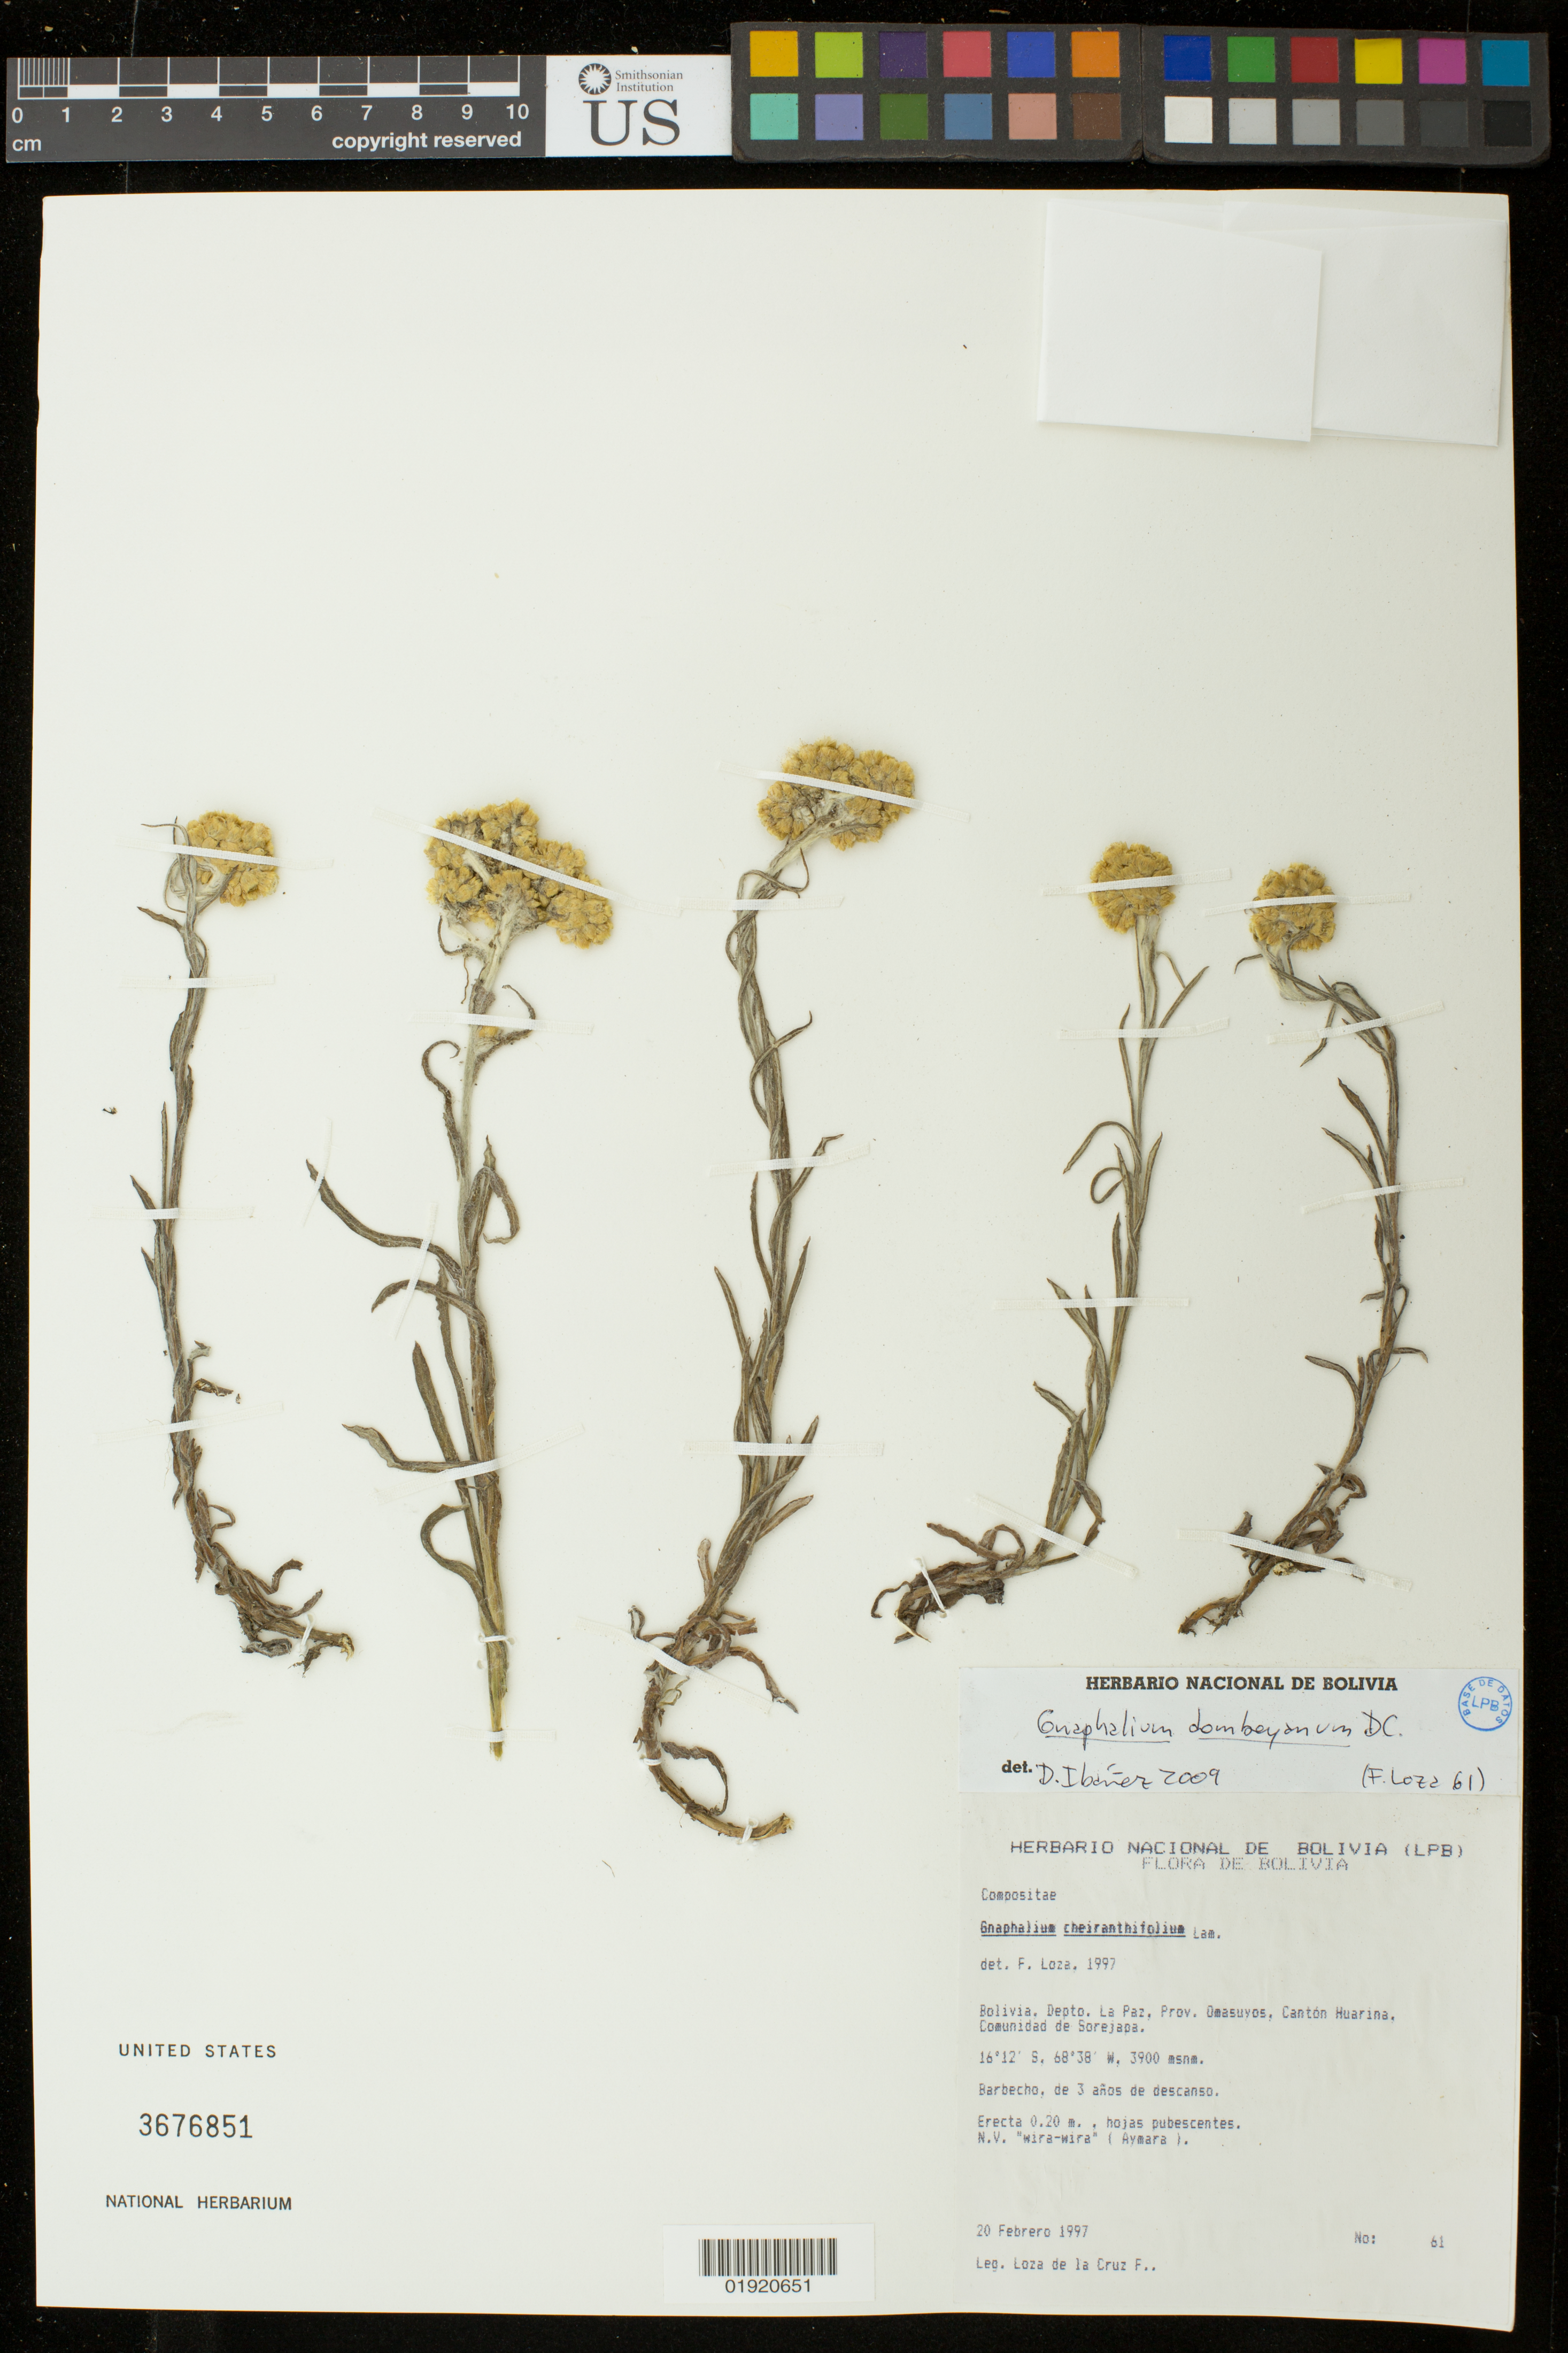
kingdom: Plantae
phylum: Tracheophyta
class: Magnoliopsida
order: Asterales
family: Asteraceae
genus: Gnaphalium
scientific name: Gnaphalium dombeyanum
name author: DC.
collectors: L. Cruz F.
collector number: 61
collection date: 1997-02-20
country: Bolivia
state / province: La Paz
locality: Bolivia. Depto. La Paz, Prov. Omasuyos, Canton Huarina, Comunidad de Sorejapa.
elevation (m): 3900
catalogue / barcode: US 3676851